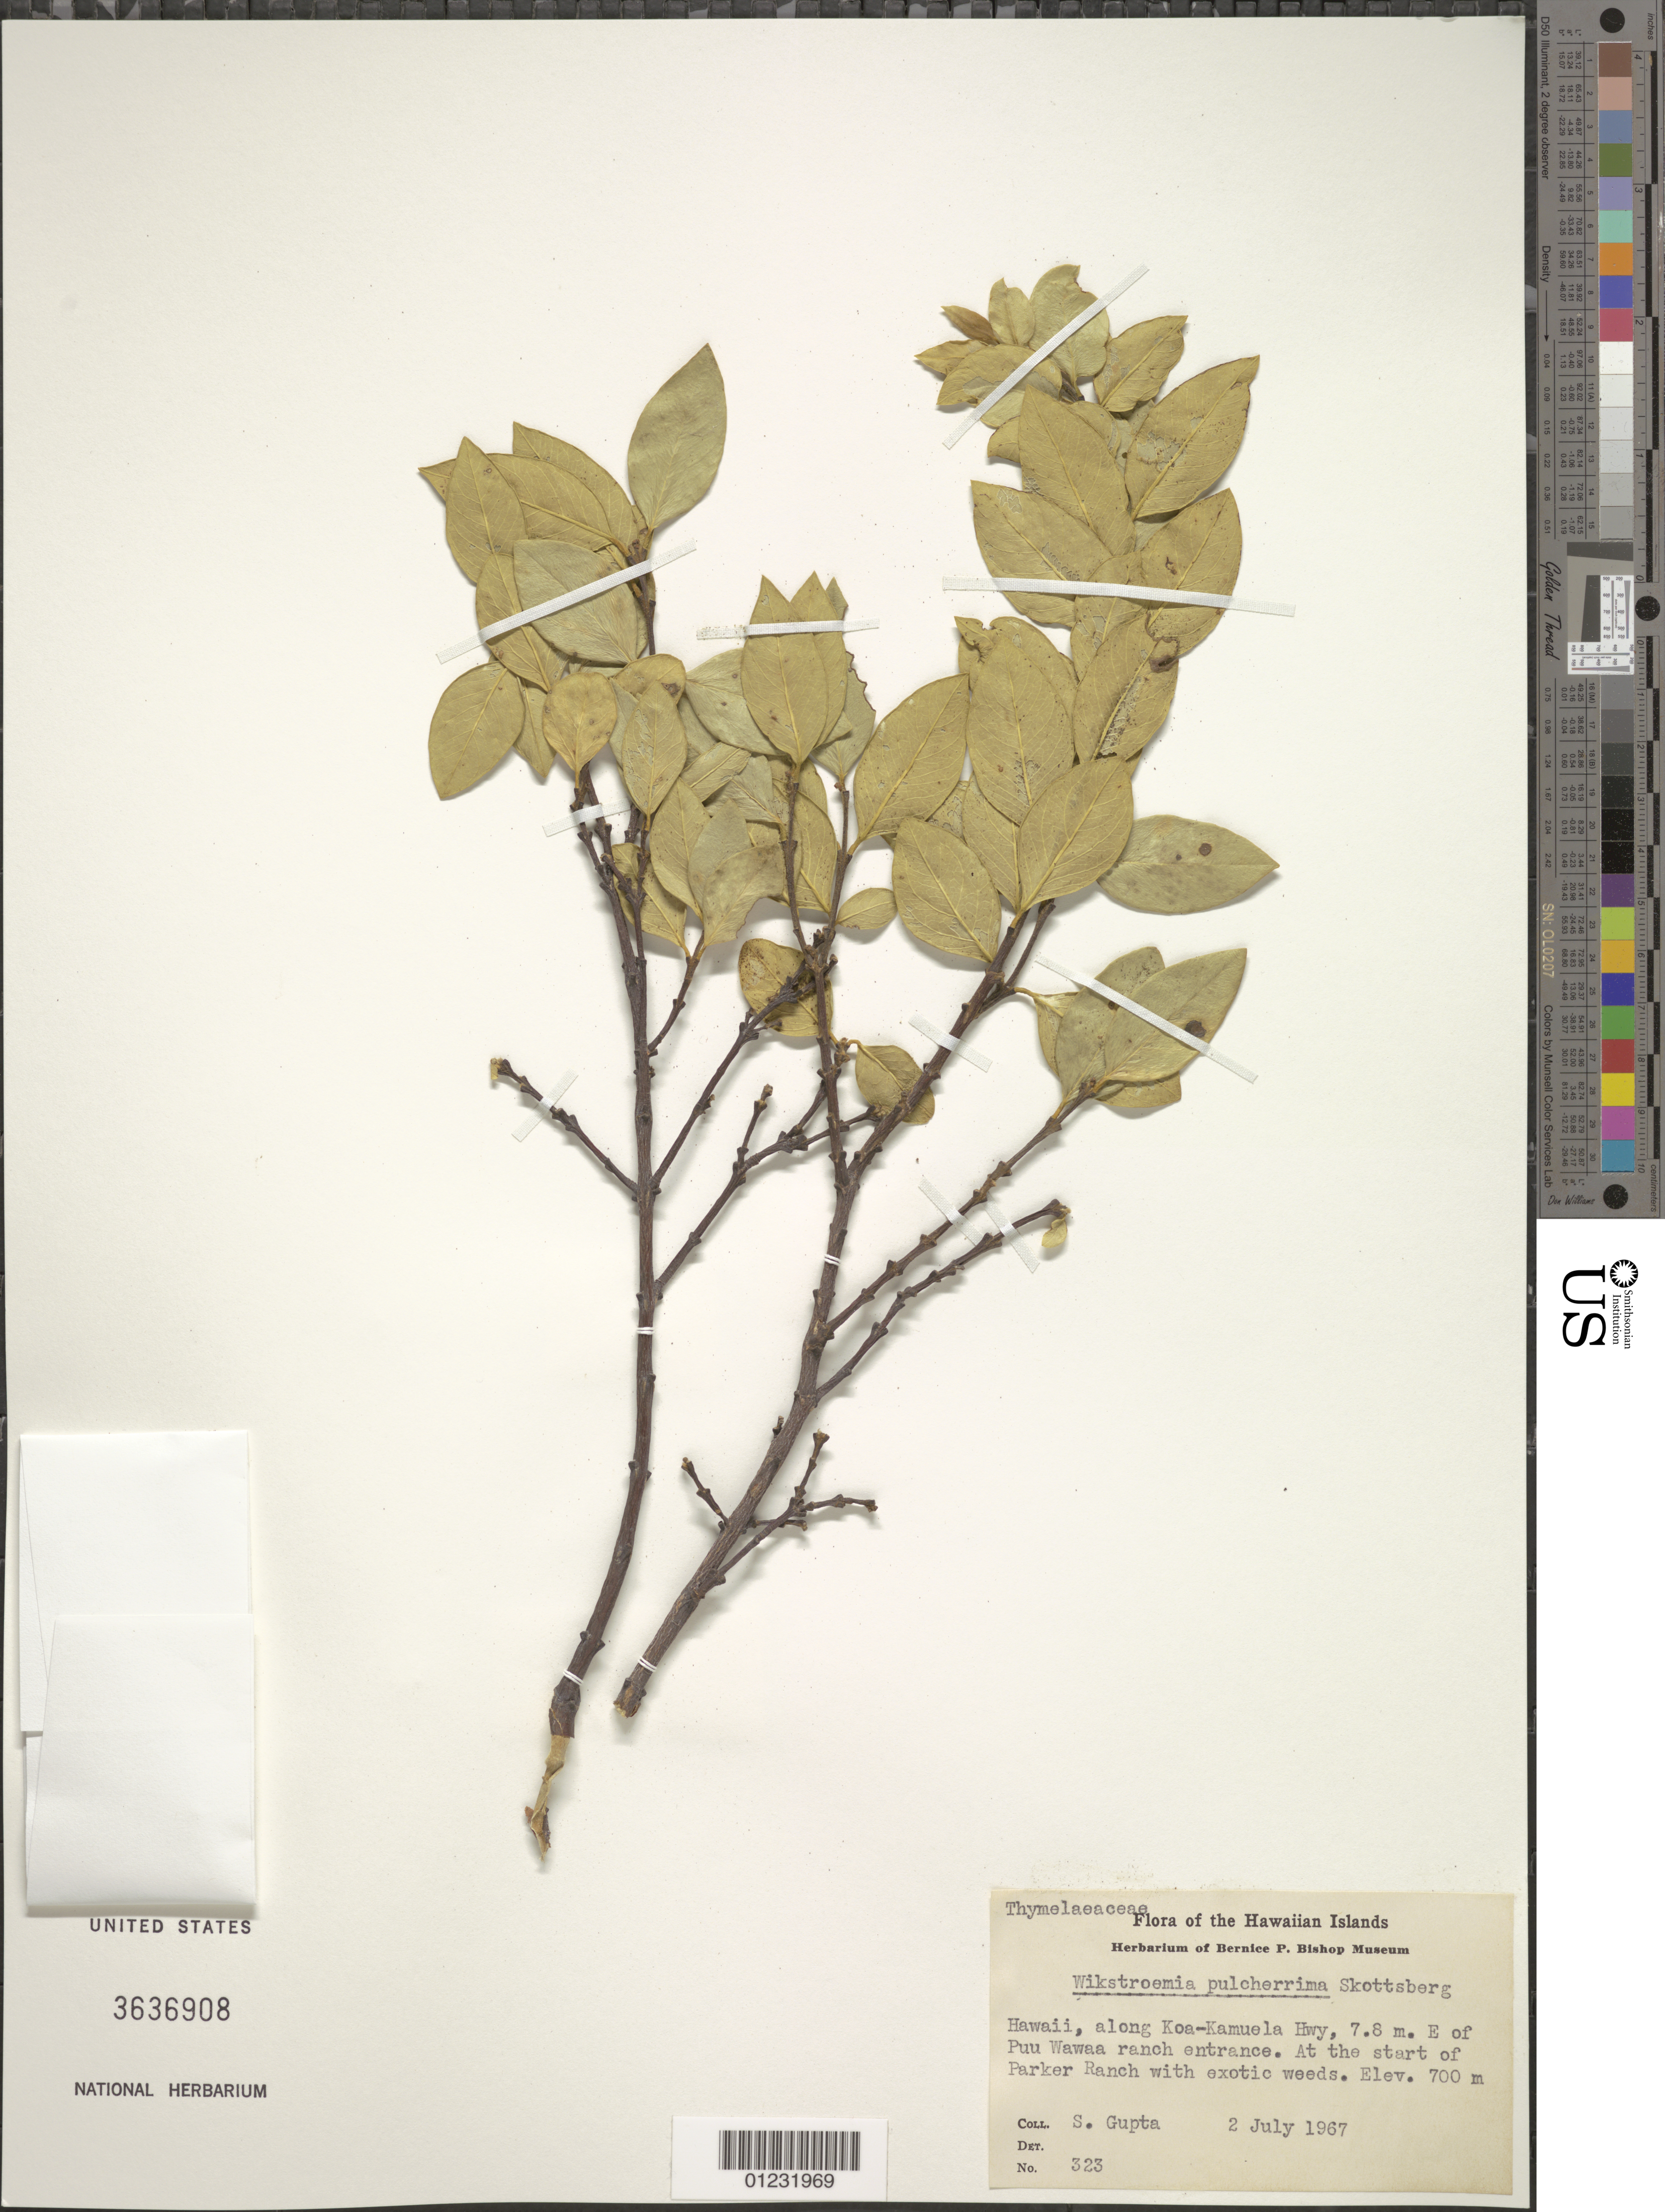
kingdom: Plantae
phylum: Tracheophyta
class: Magnoliopsida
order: Malvales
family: Thymelaeaceae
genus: Wikstroemia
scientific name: Wikstroemia pulcherrima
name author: Skottsb.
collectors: S. Gupta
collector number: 323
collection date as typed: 2 Jul 1967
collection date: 1967-07-02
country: United States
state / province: Hawaii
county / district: Hawaii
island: Hawaii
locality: Along Koa-Kamuela Hwy, 7.8 m E. of Puu Wawaa ranch entrance.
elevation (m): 700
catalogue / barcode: US 3636908